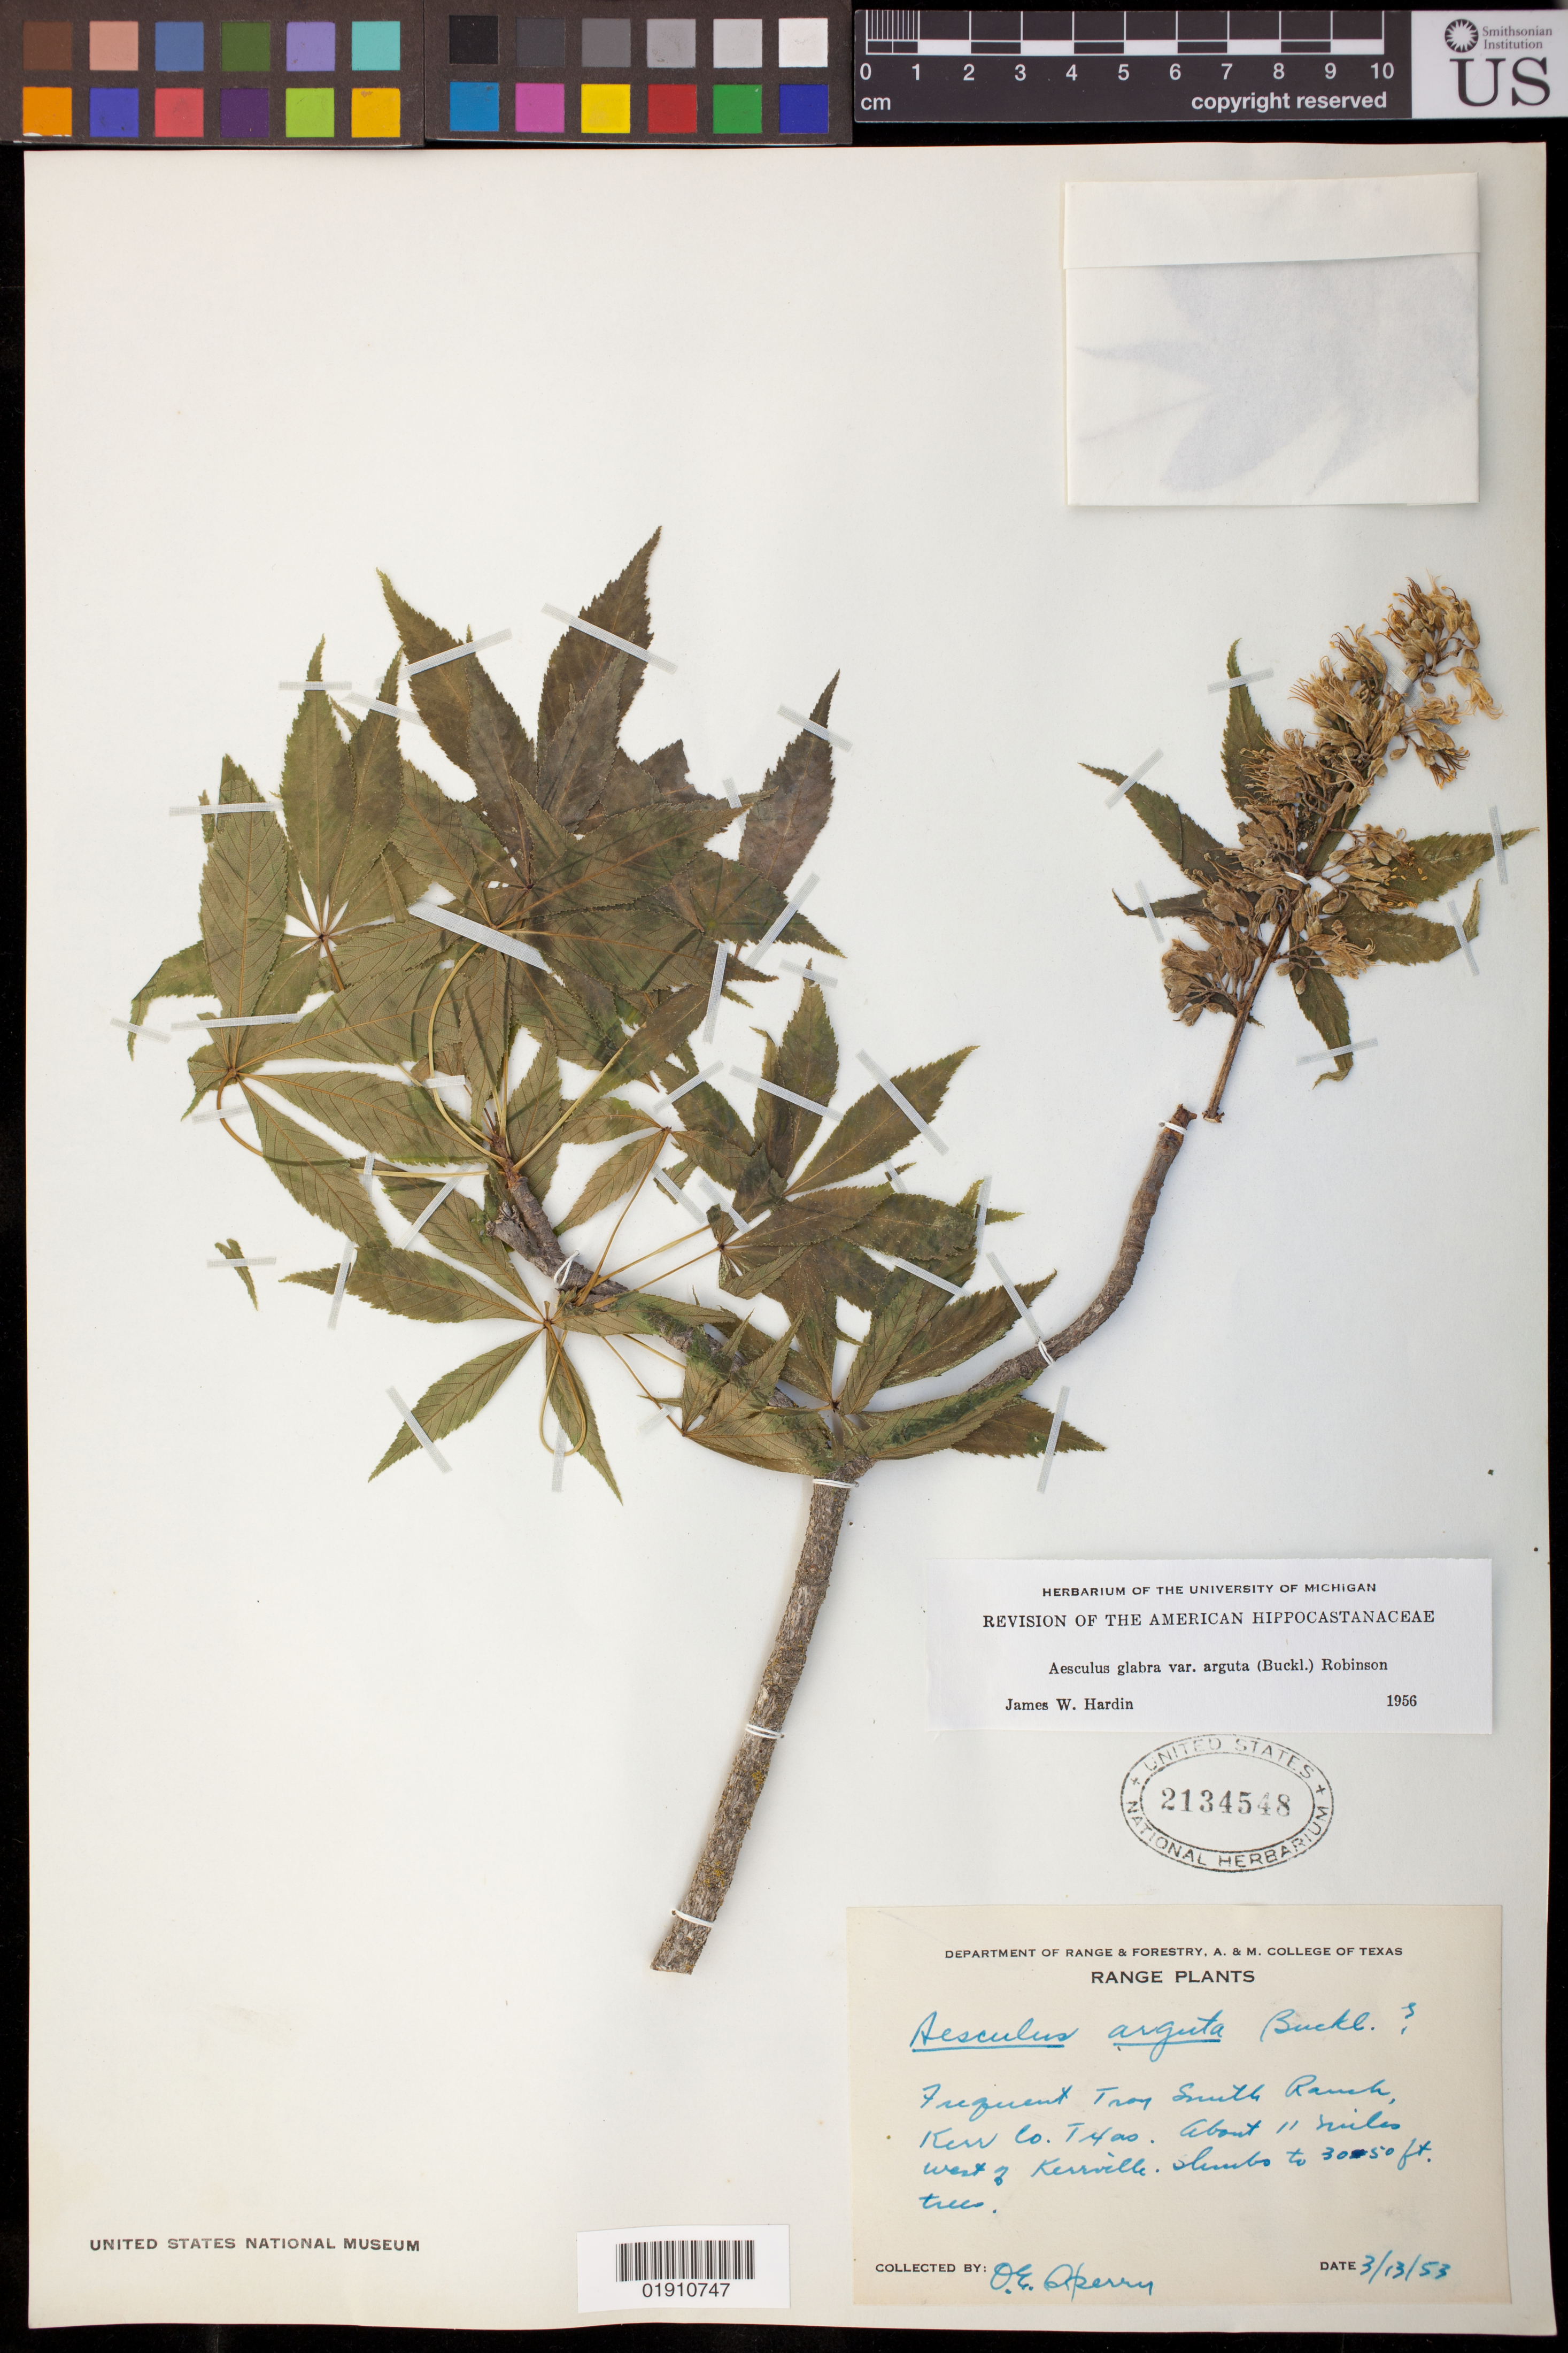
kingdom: Plantae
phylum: Tracheophyta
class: Magnoliopsida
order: Sapindales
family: Sapindaceae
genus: Aesculus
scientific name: Aesculus glabra var. anguta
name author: (Buckley) B.L. Rob.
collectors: O. E. Sperry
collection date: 1953-03-13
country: United States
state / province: Texas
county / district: Kerr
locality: Troy Smith Ranch, Kerr Co., Texas about 11 miles west of Kerrville.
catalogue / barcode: US 2134548